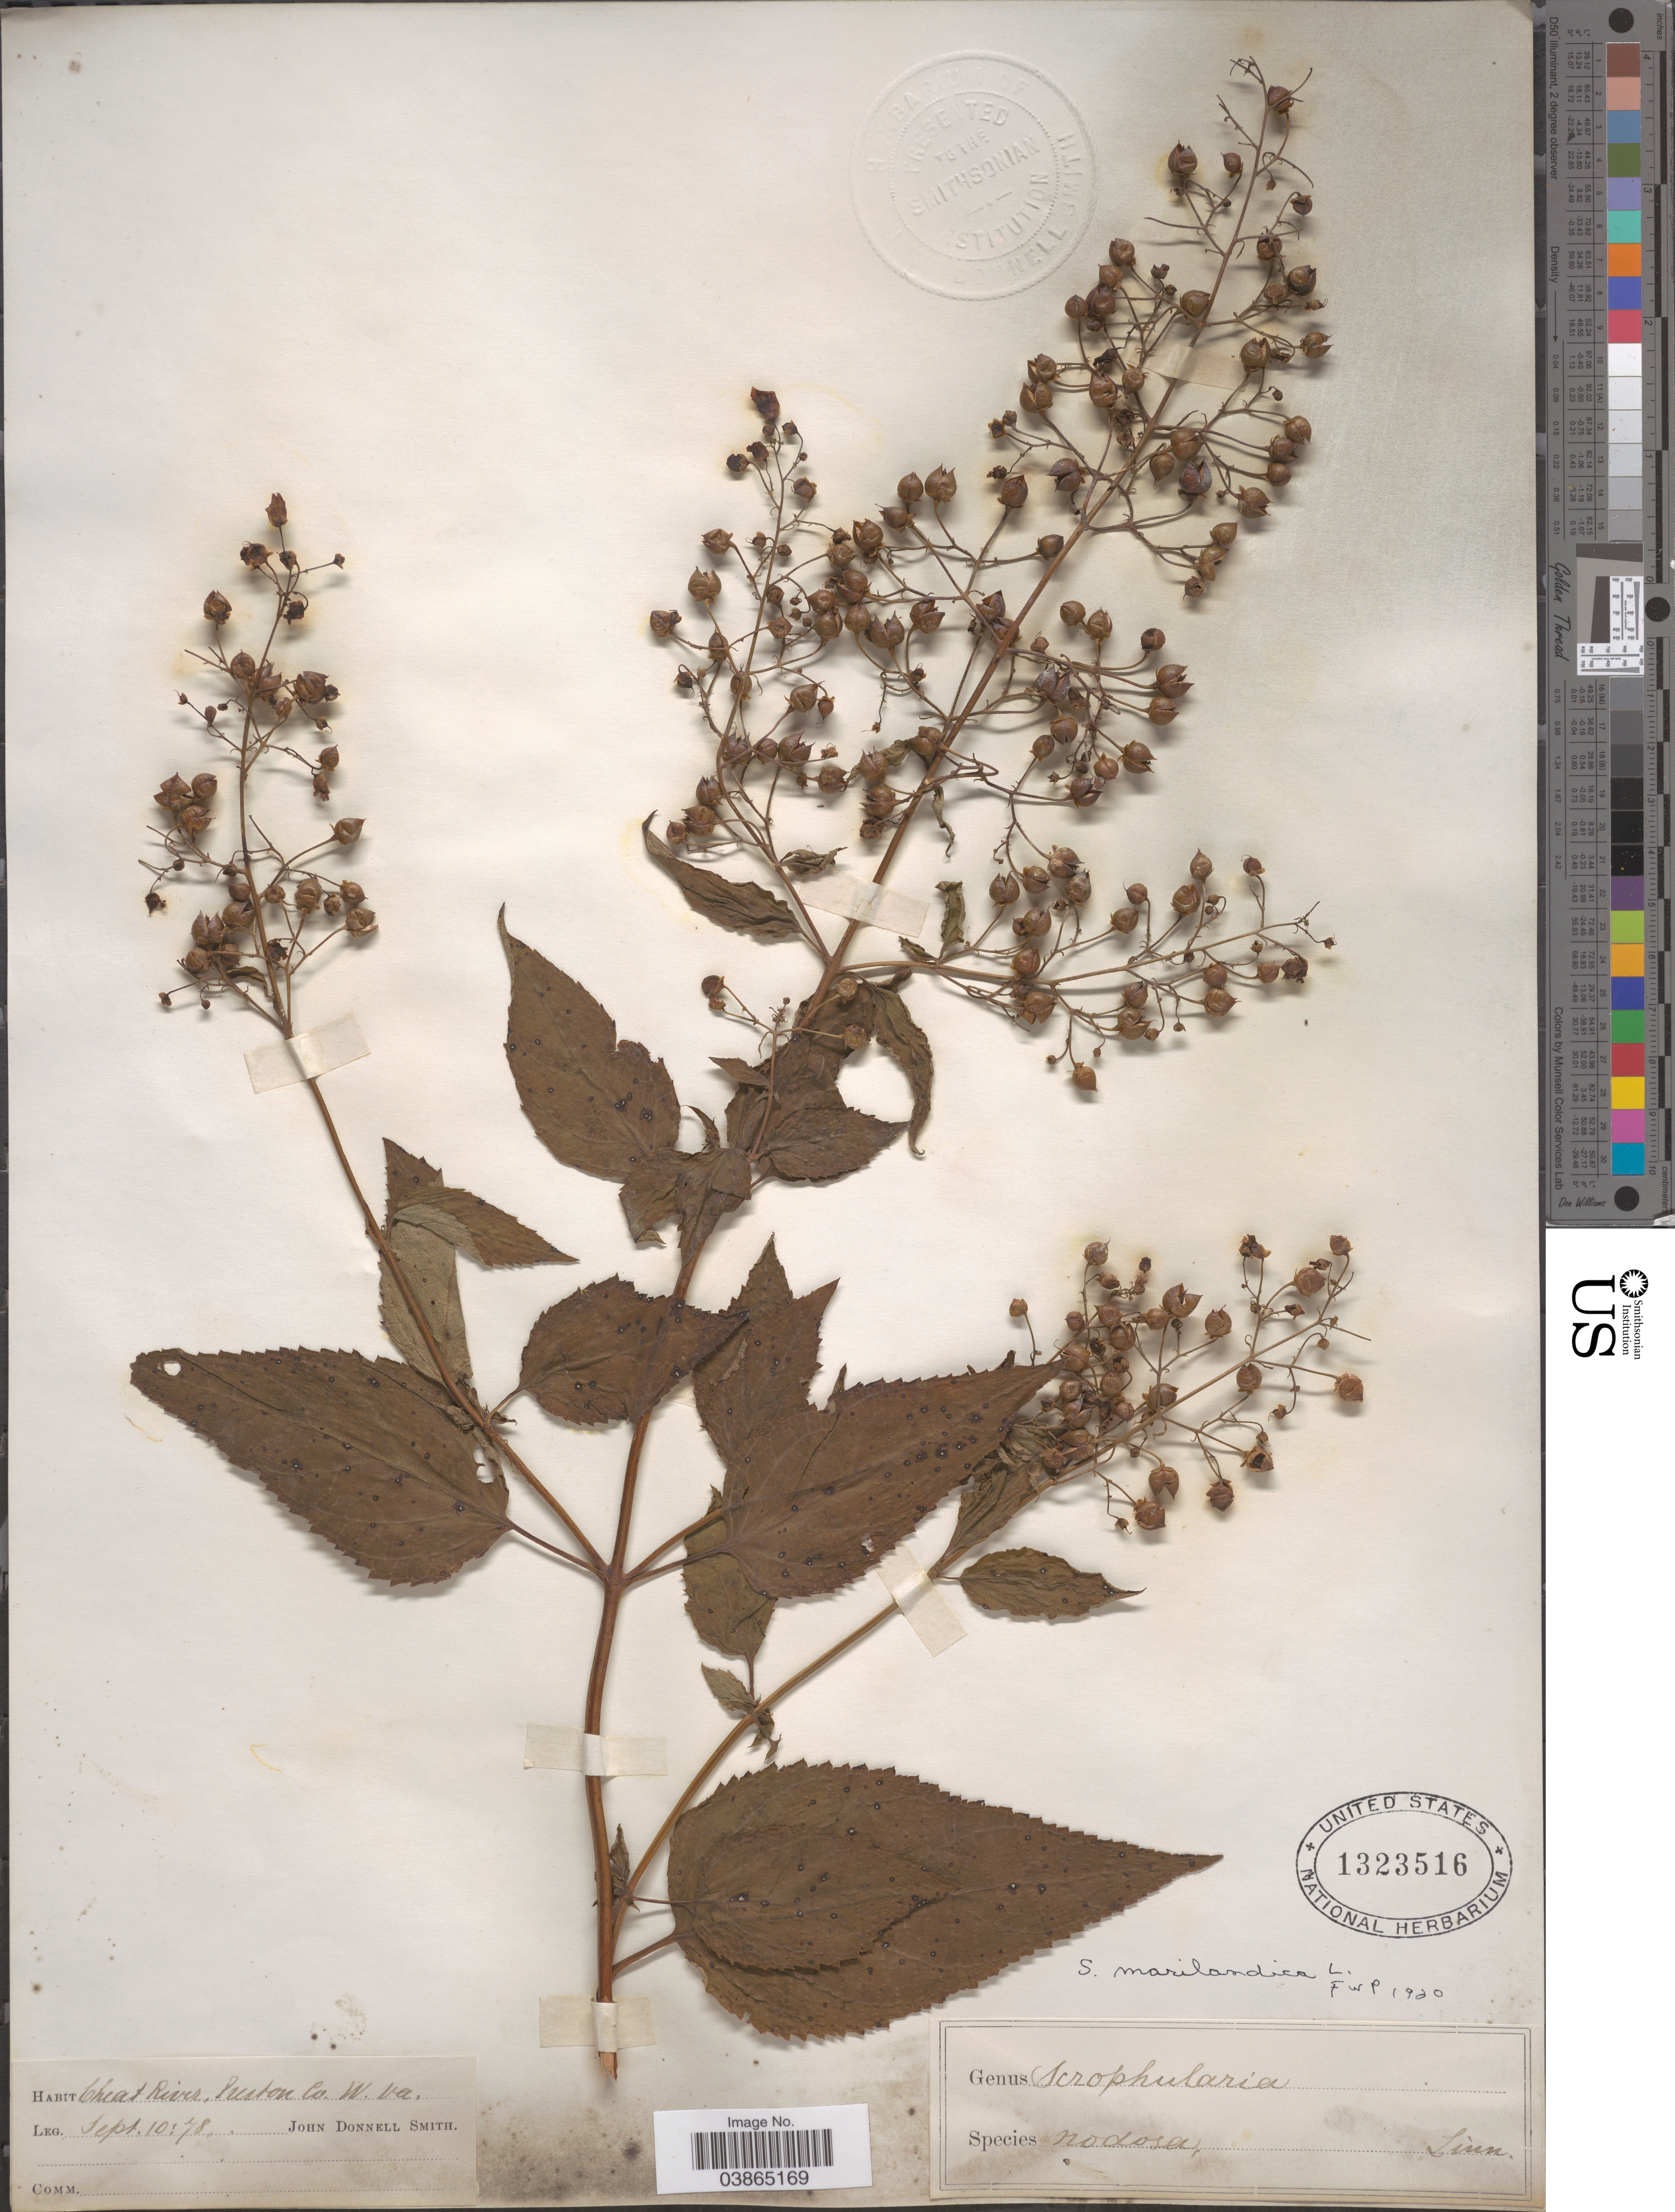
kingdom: Plantae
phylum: Tracheophyta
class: Magnoliopsida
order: Lamiales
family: Scrophulariaceae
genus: Scrophularia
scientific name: Scrophularia marilandica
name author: L.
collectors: J. Donnell Smith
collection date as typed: Transcribed d/m/y: 10/9/78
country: United States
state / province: West Virginia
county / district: Preston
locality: Cheat River, Preston Co.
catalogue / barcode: US 1323516